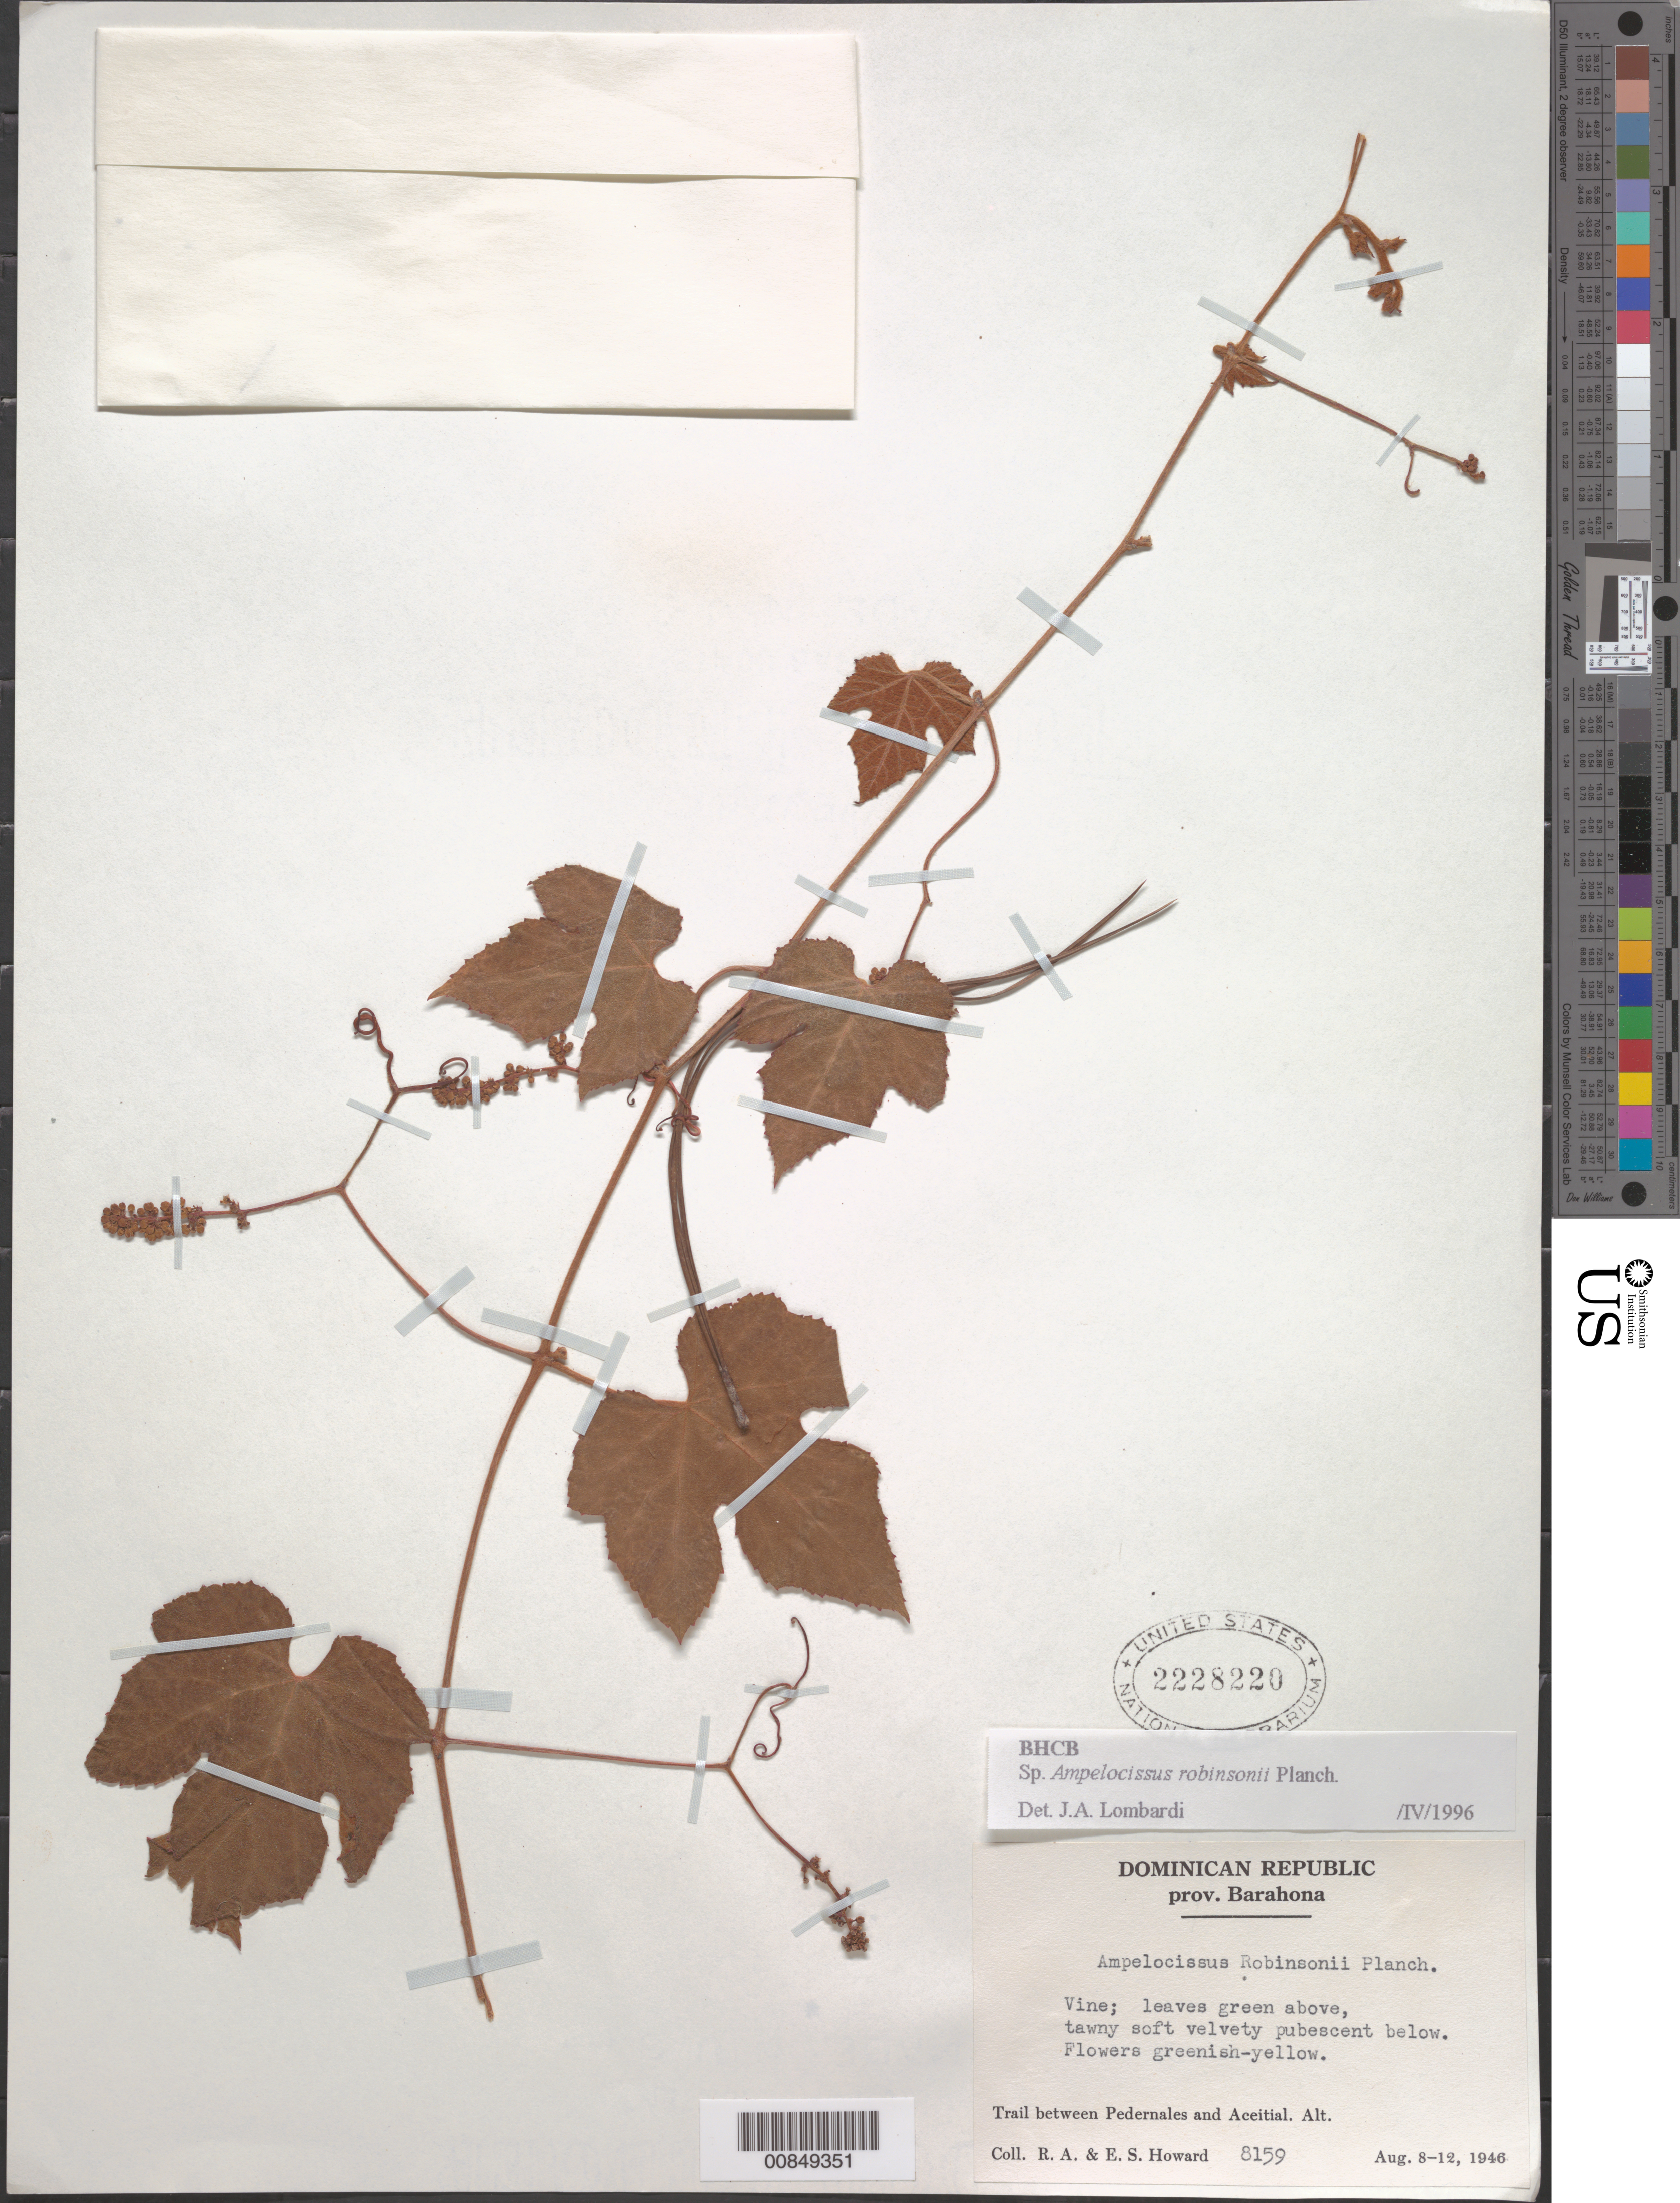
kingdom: Plantae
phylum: Tracheophyta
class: Magnoliopsida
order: Vitales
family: Vitaceae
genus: Ampelocissus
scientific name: Ampelocissus robinsonii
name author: Planch.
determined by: Lombardi, Julio A.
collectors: R. A. Howard & E. S. Howard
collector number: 8159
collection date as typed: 08 Aug 1946 to 12 Aug 1946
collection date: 1946-08-08/1946-08-12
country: Dominican Republic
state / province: Barahona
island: Hispaniola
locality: Between Pedernales and Aceitial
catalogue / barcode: US 2228220